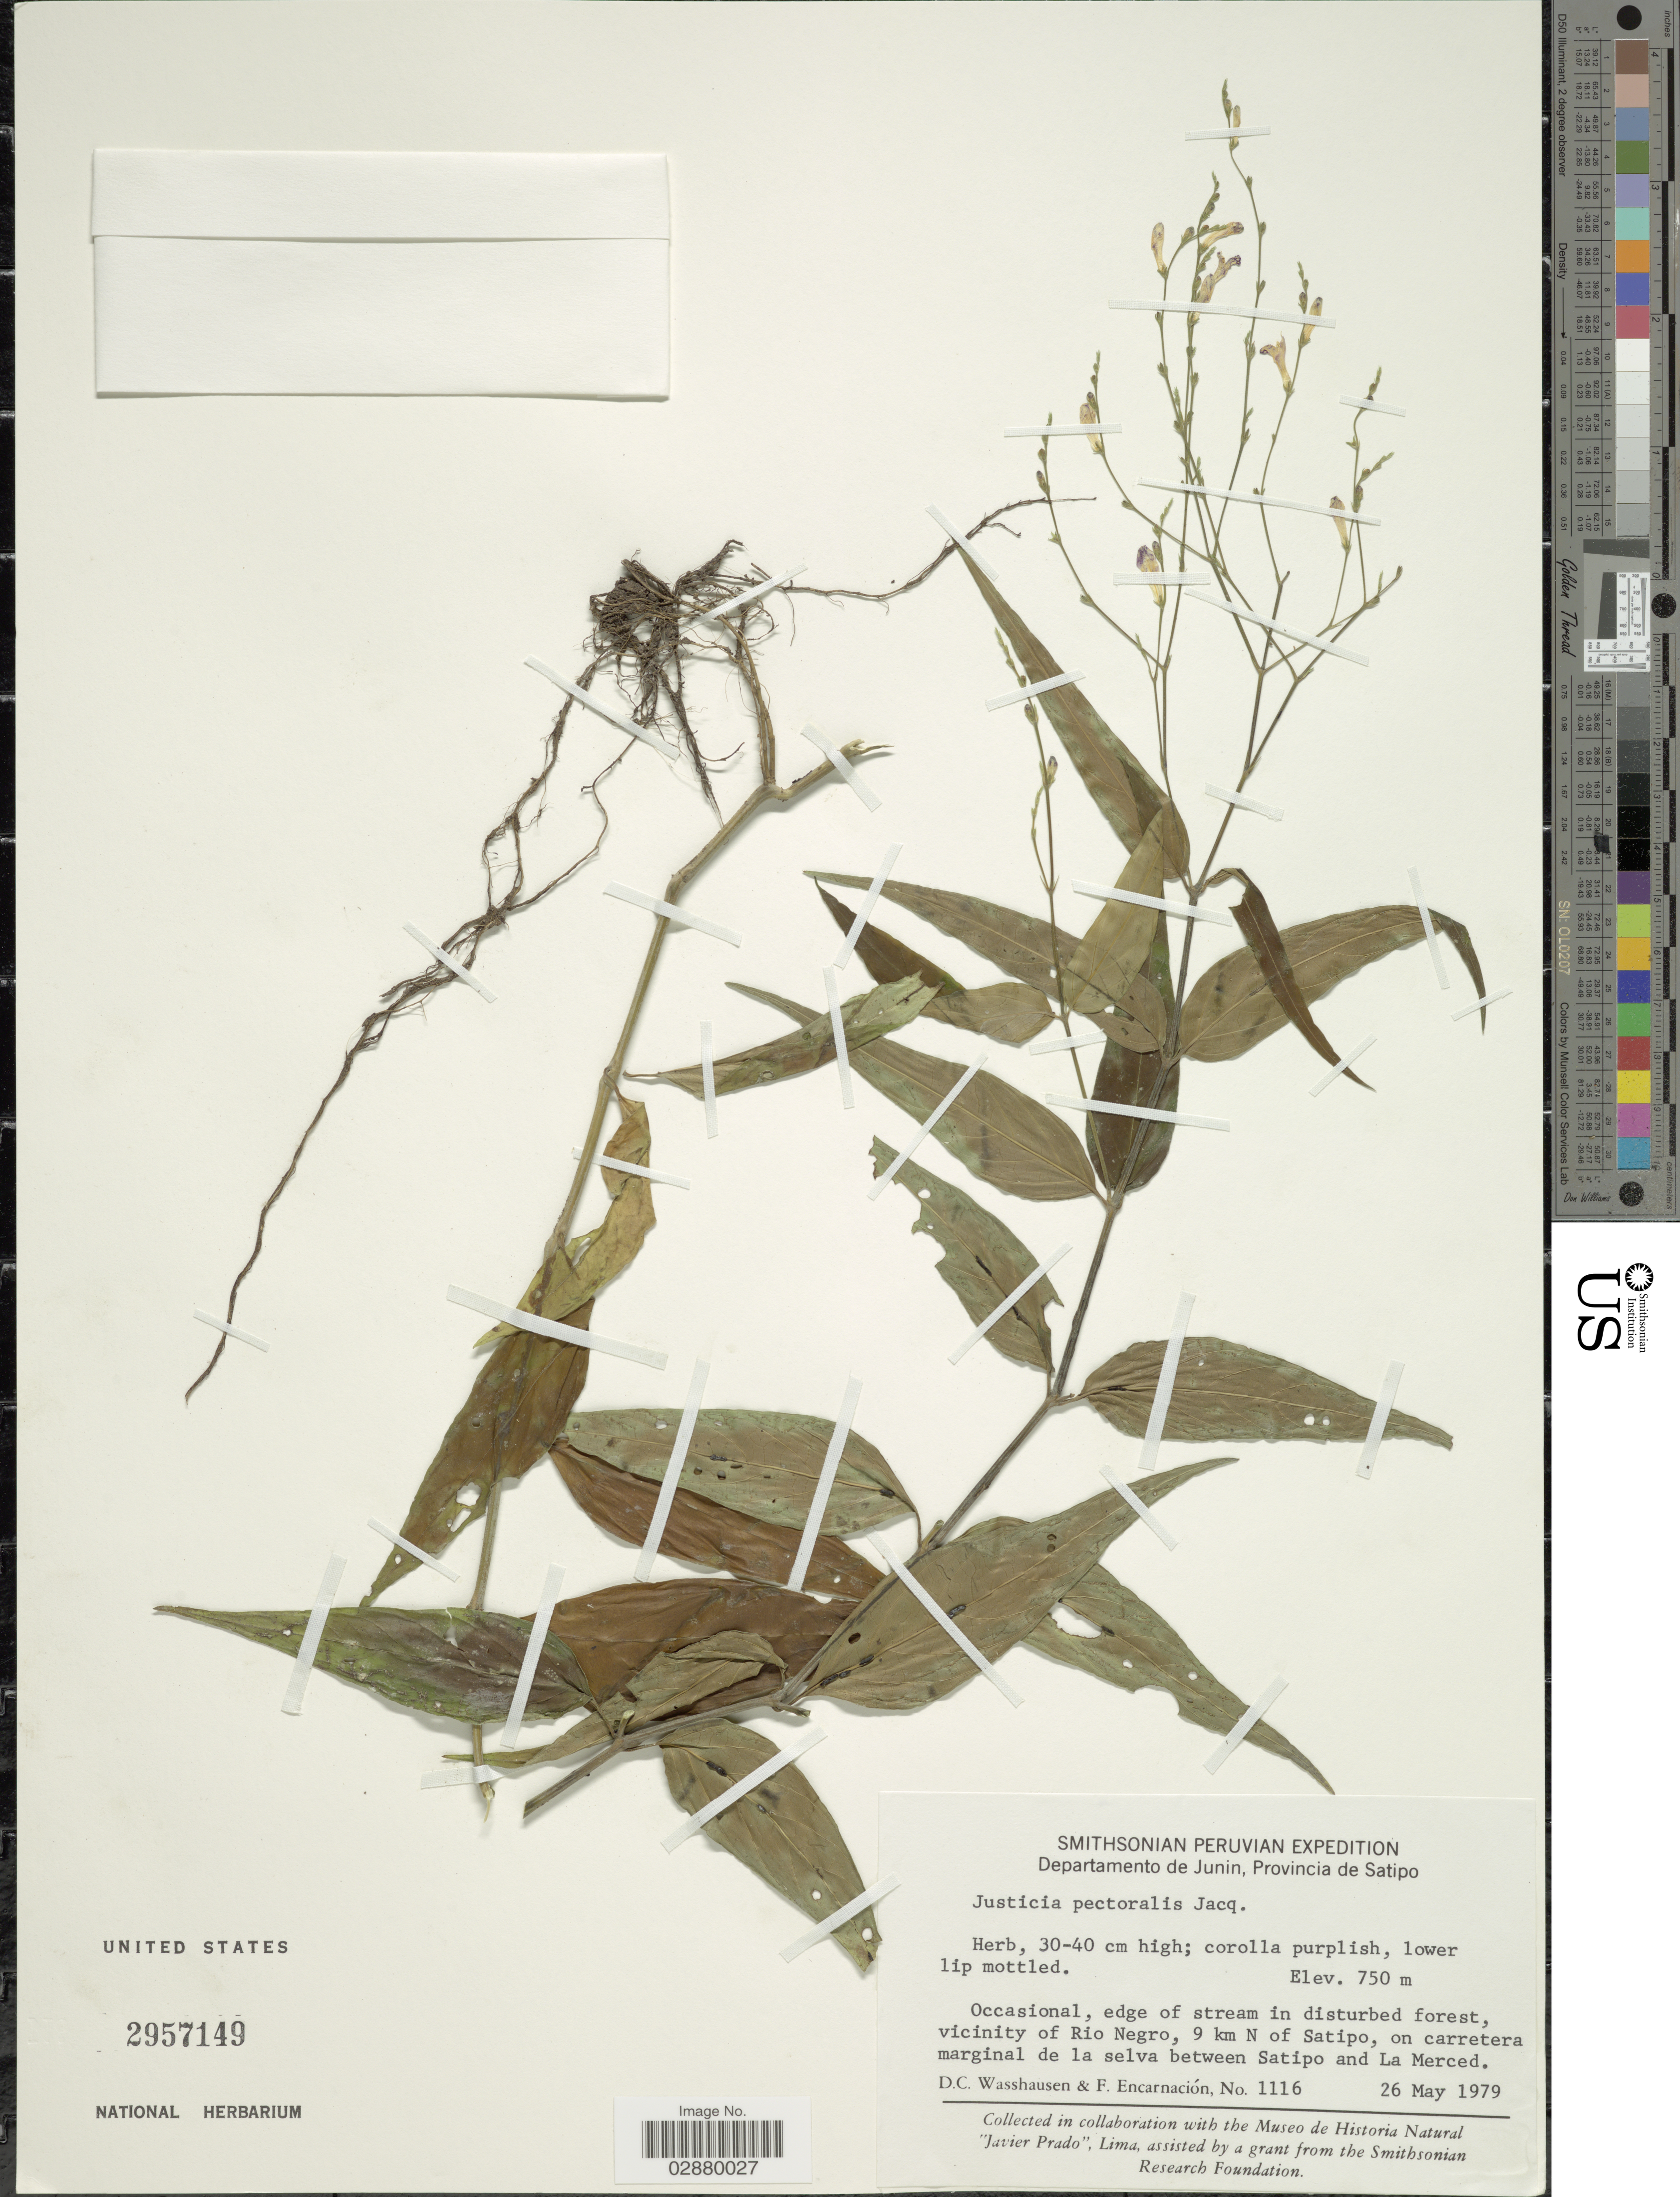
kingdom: Plantae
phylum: Tracheophyta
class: Magnoliopsida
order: Lamiales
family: Acanthaceae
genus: Justicia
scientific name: Justicia pectoralis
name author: Jacq.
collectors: D. C. Wasshausen & F. Encarnación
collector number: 1116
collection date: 1979-05-26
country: Peru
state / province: Junín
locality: Departamento de Junin, Provincia de Satipo. Vicinity of Rio Negro, 9 km N of Satipo, on carretera marginal de la selva between Satipo and La Merced.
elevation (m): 750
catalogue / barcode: US 2957149